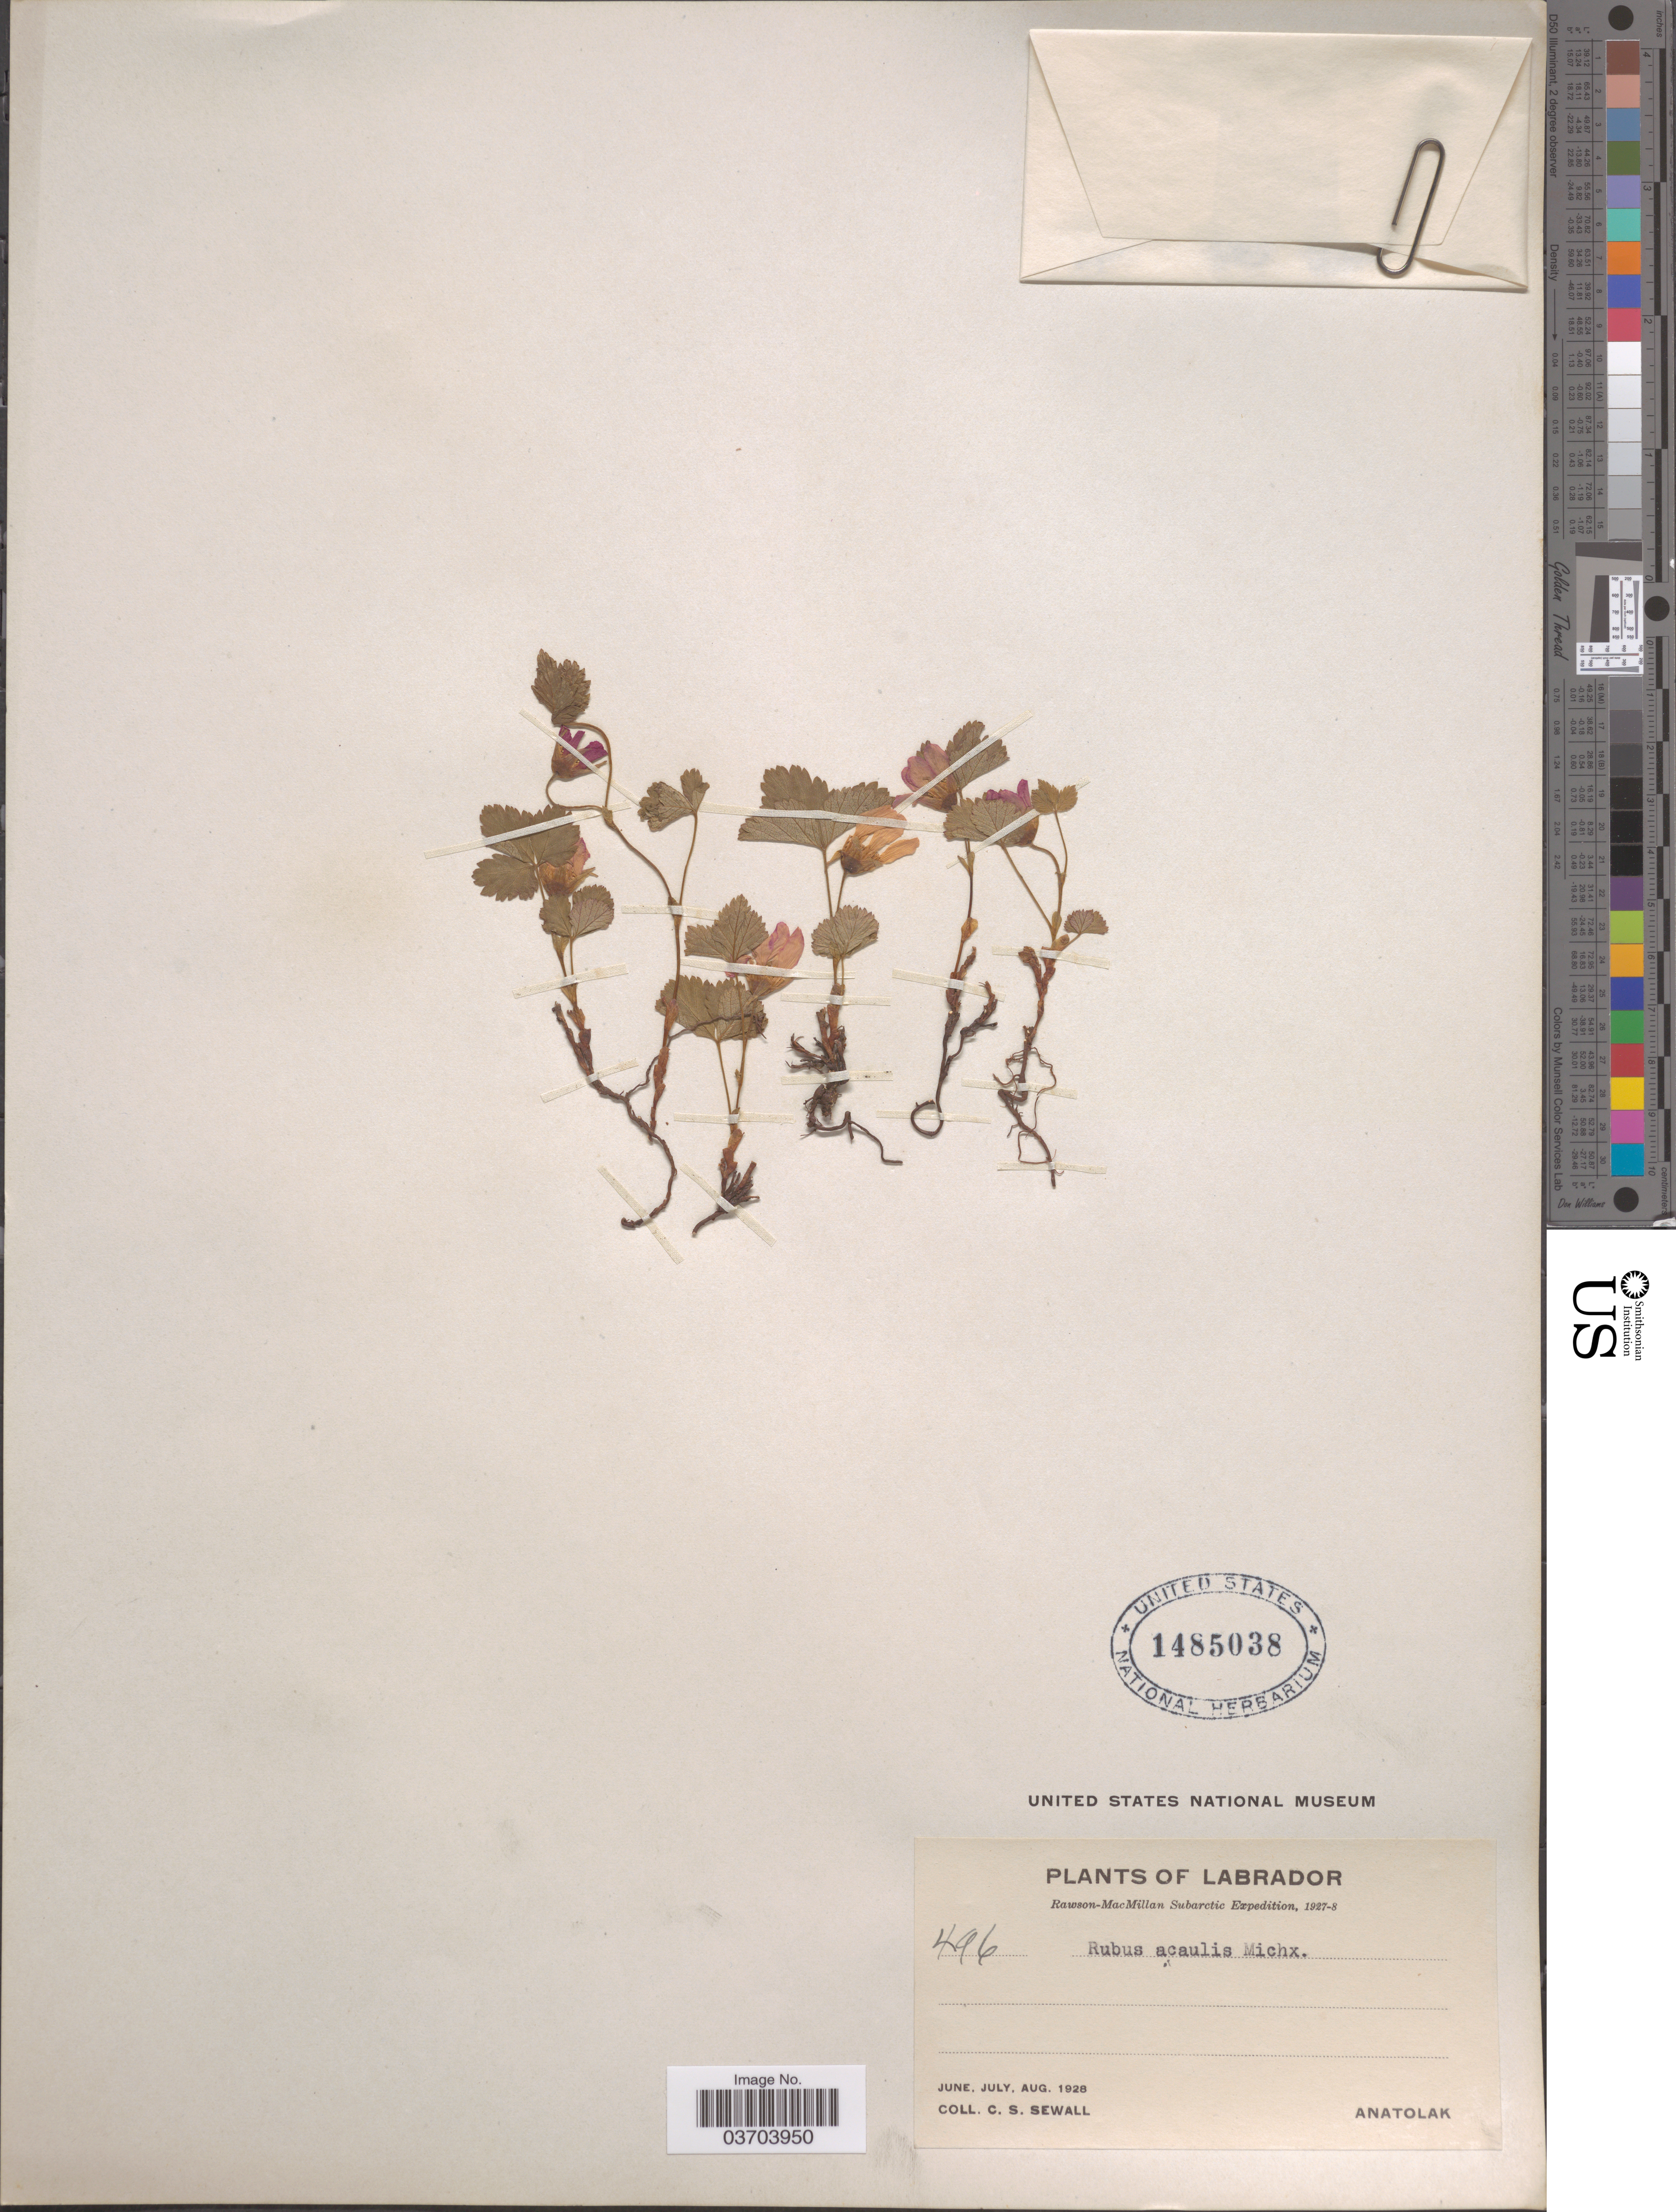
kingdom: Plantae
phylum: Tracheophyta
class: Magnoliopsida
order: Rosales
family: Rosaceae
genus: Rubus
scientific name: Rubus acaulis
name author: Michx.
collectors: C. Sewall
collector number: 496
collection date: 1928-06/1928-08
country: Canada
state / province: Newfoundland and Labrador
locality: Labrador. Anatolak.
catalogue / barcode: US 1485038